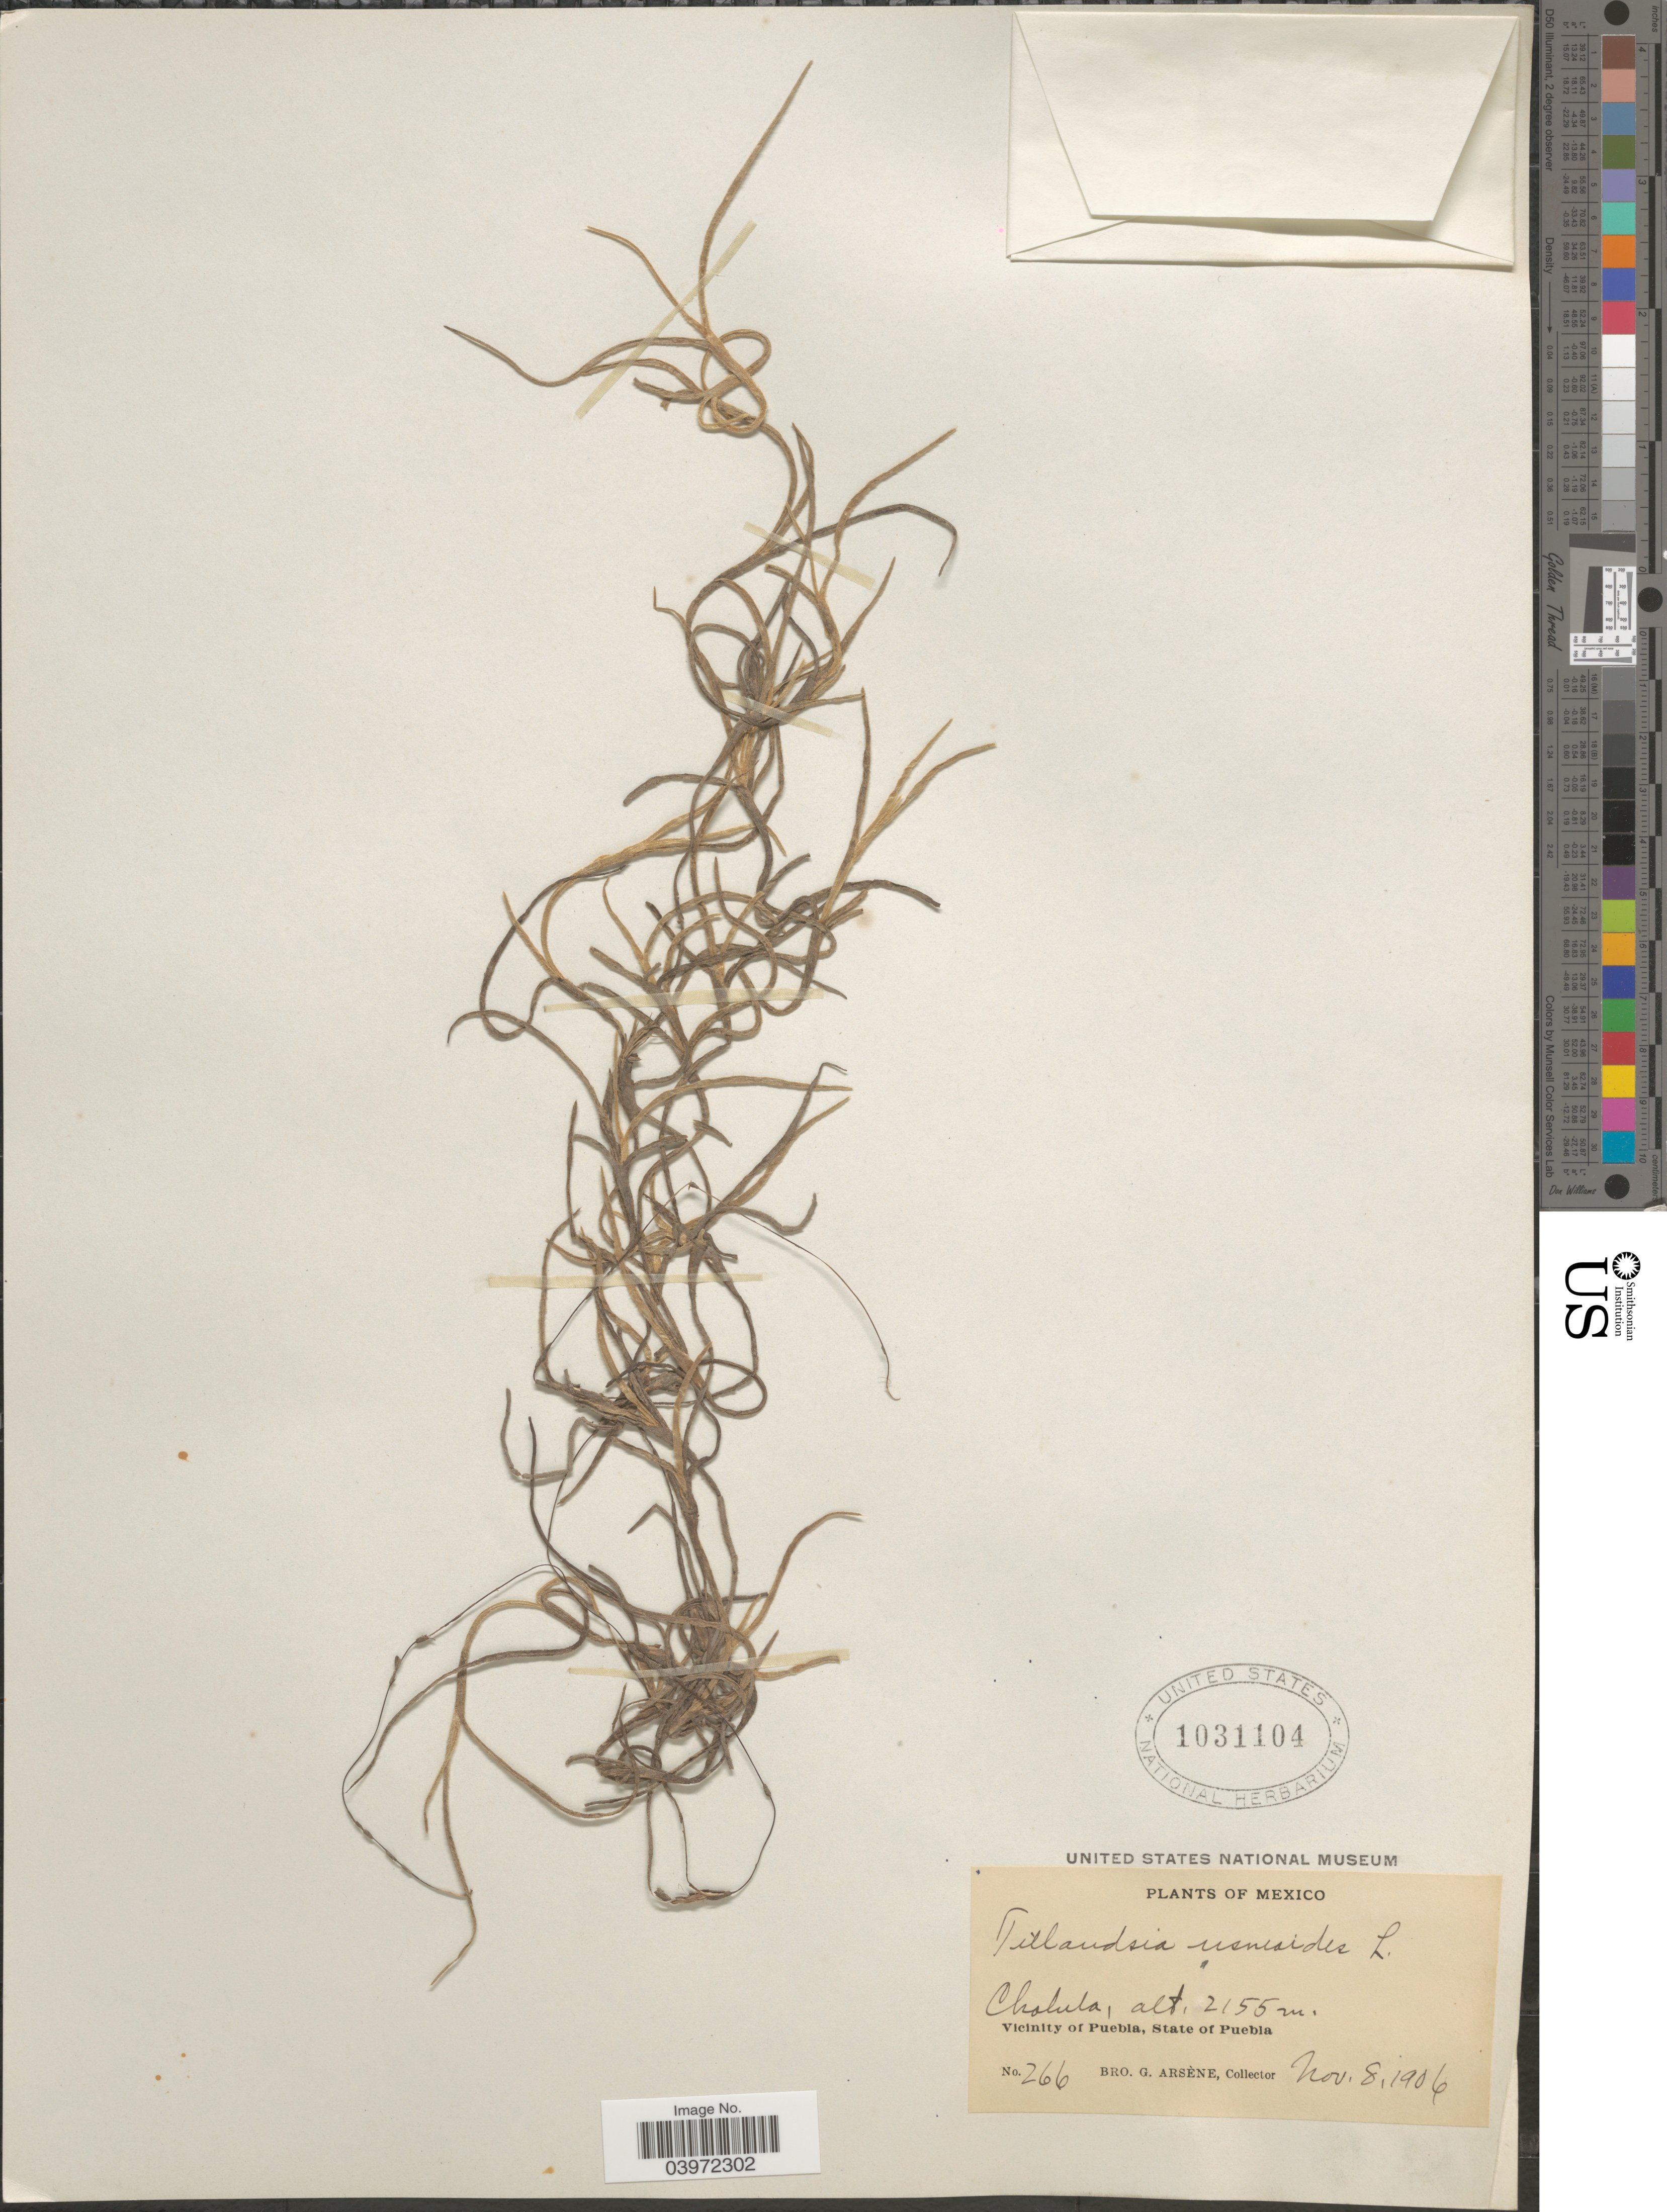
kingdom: Plantae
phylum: Tracheophyta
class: Liliopsida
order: Poales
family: Bromeliaceae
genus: Tillandsia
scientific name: Tillandsia usneoides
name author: (L.) L.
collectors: Bro. G. Arsène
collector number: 266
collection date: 1906-11-08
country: Mexico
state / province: Puebla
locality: Cholula, Vicinity of Puebla.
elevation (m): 2155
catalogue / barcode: US 1031104